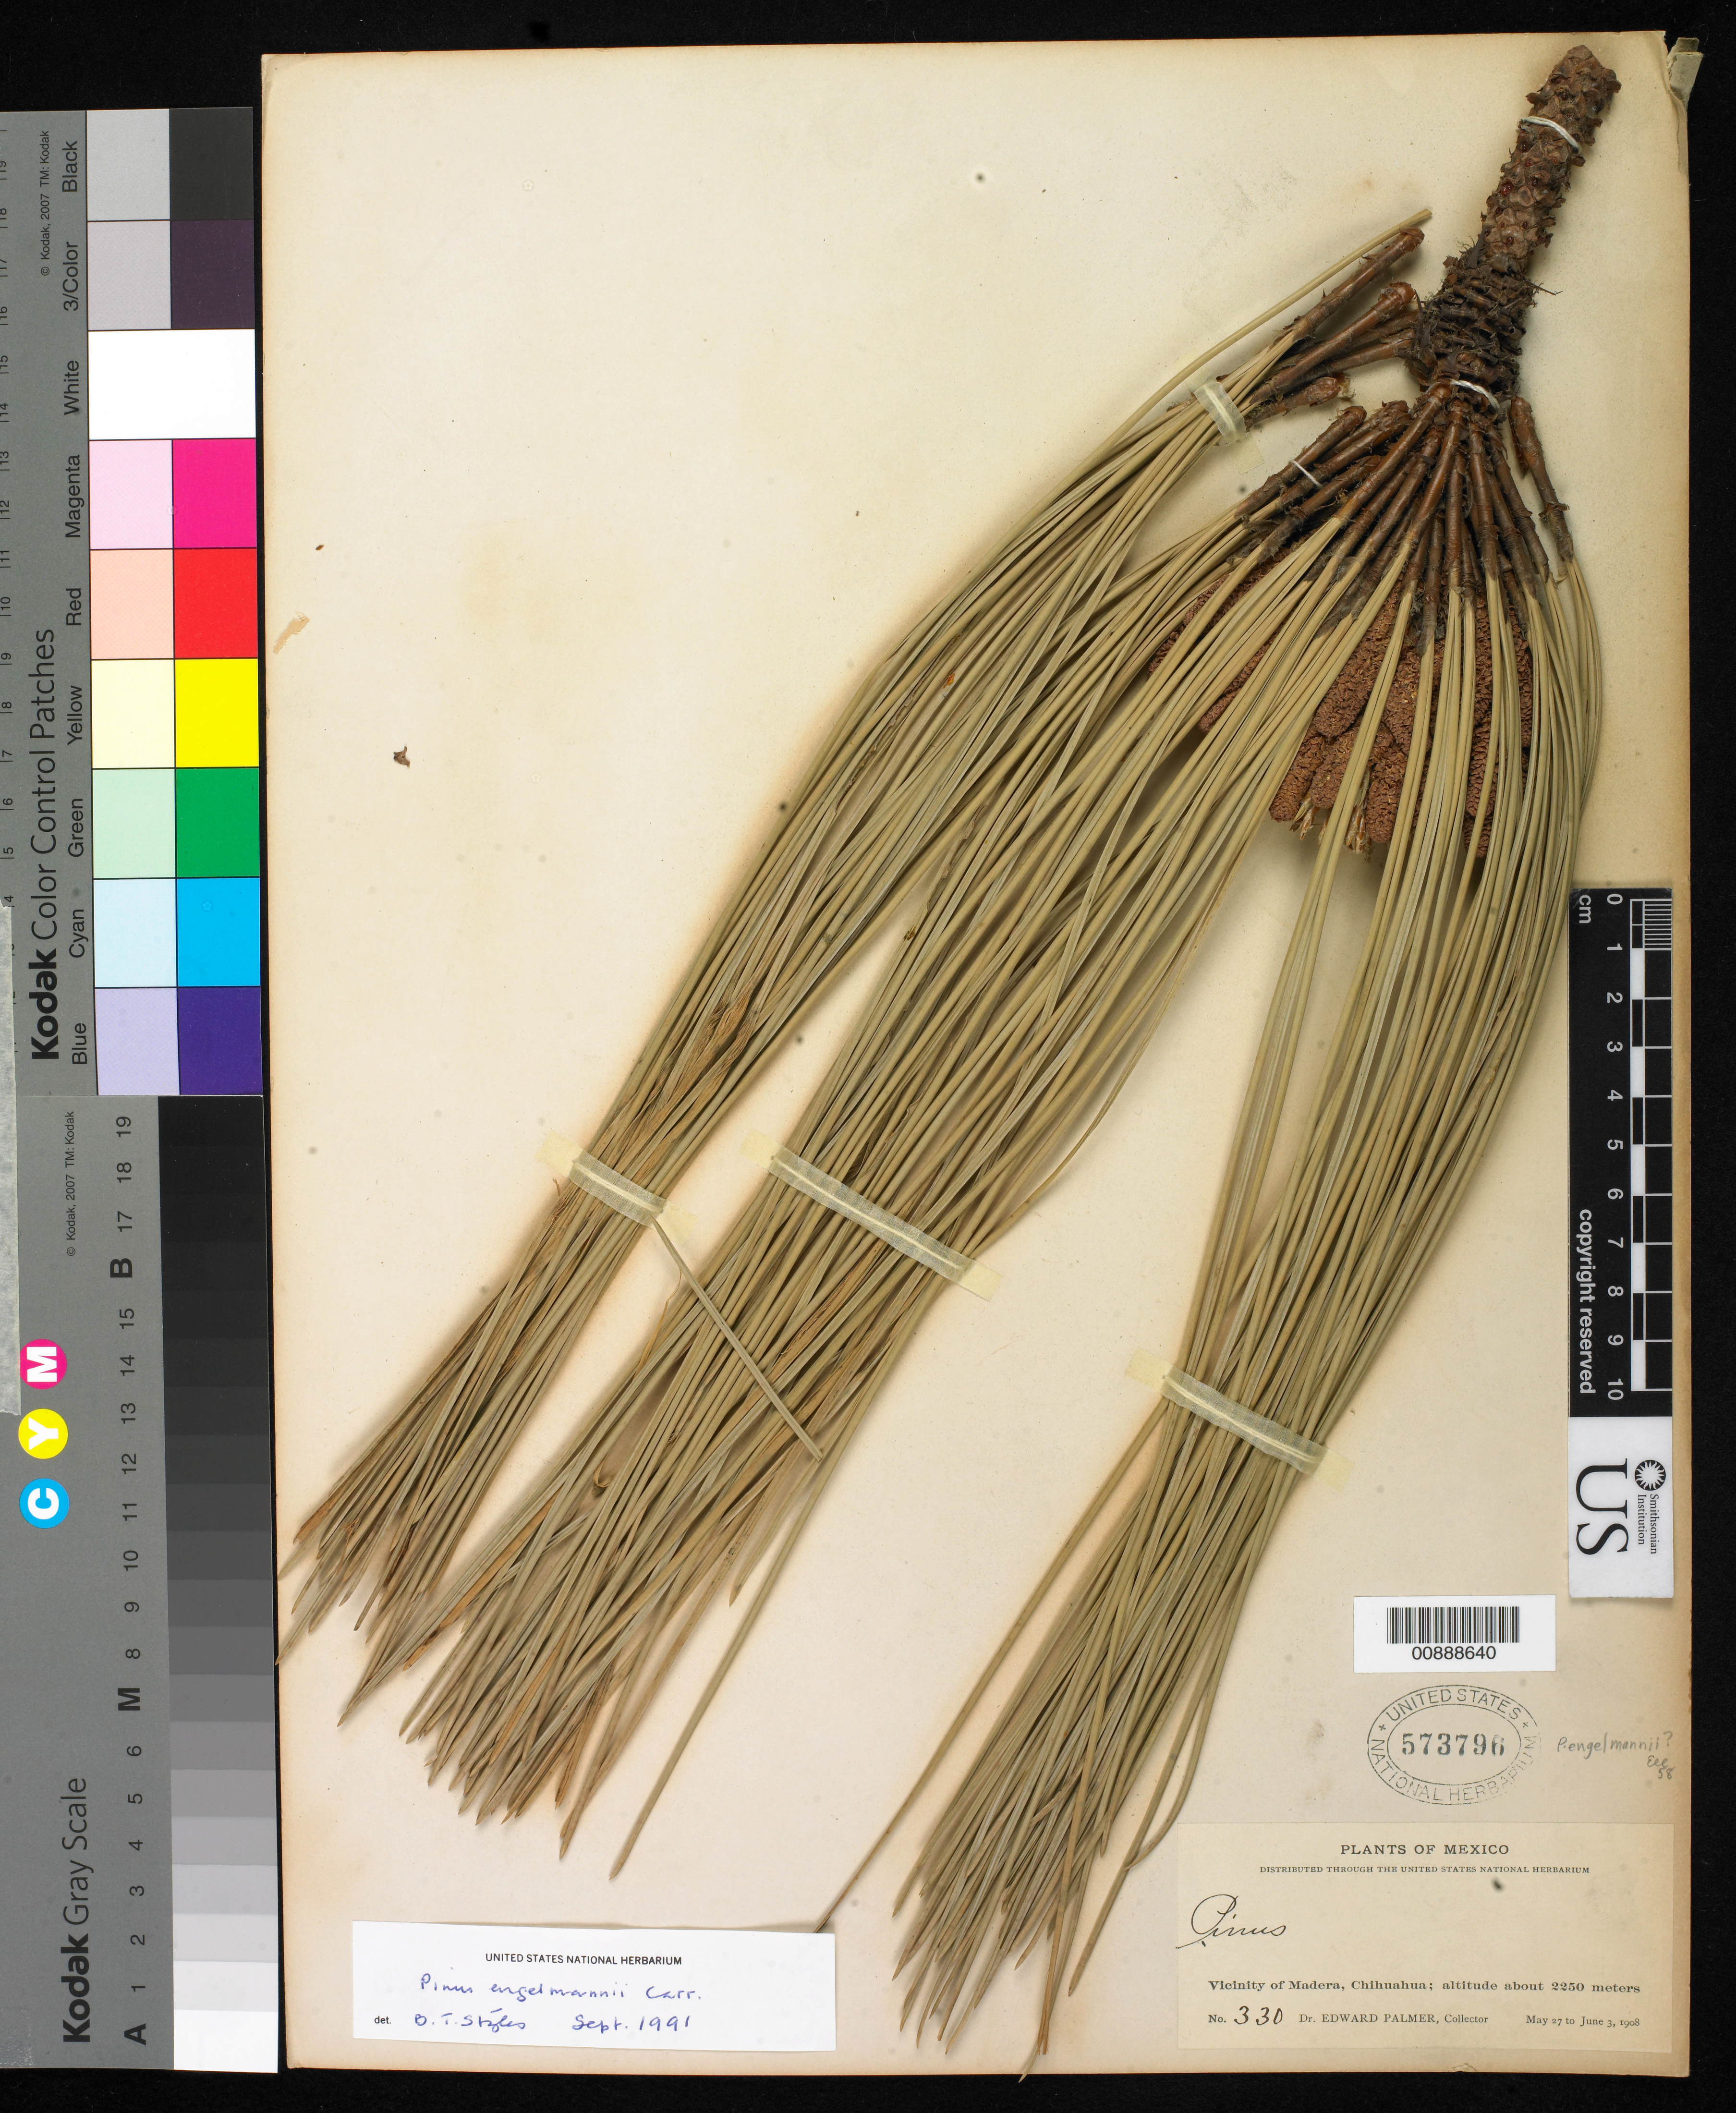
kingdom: Plantae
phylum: Tracheophyta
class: Pinopsida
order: Pinales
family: Pinaceae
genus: Pinus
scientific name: Pinus engelmannii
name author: Carrière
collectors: E. Palmer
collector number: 330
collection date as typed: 27 May 1908 to 03 Jun 1908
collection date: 1908-05-27/1908-06-03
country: Mexico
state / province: Chihuahua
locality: Vicinity of Madera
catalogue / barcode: US 573796